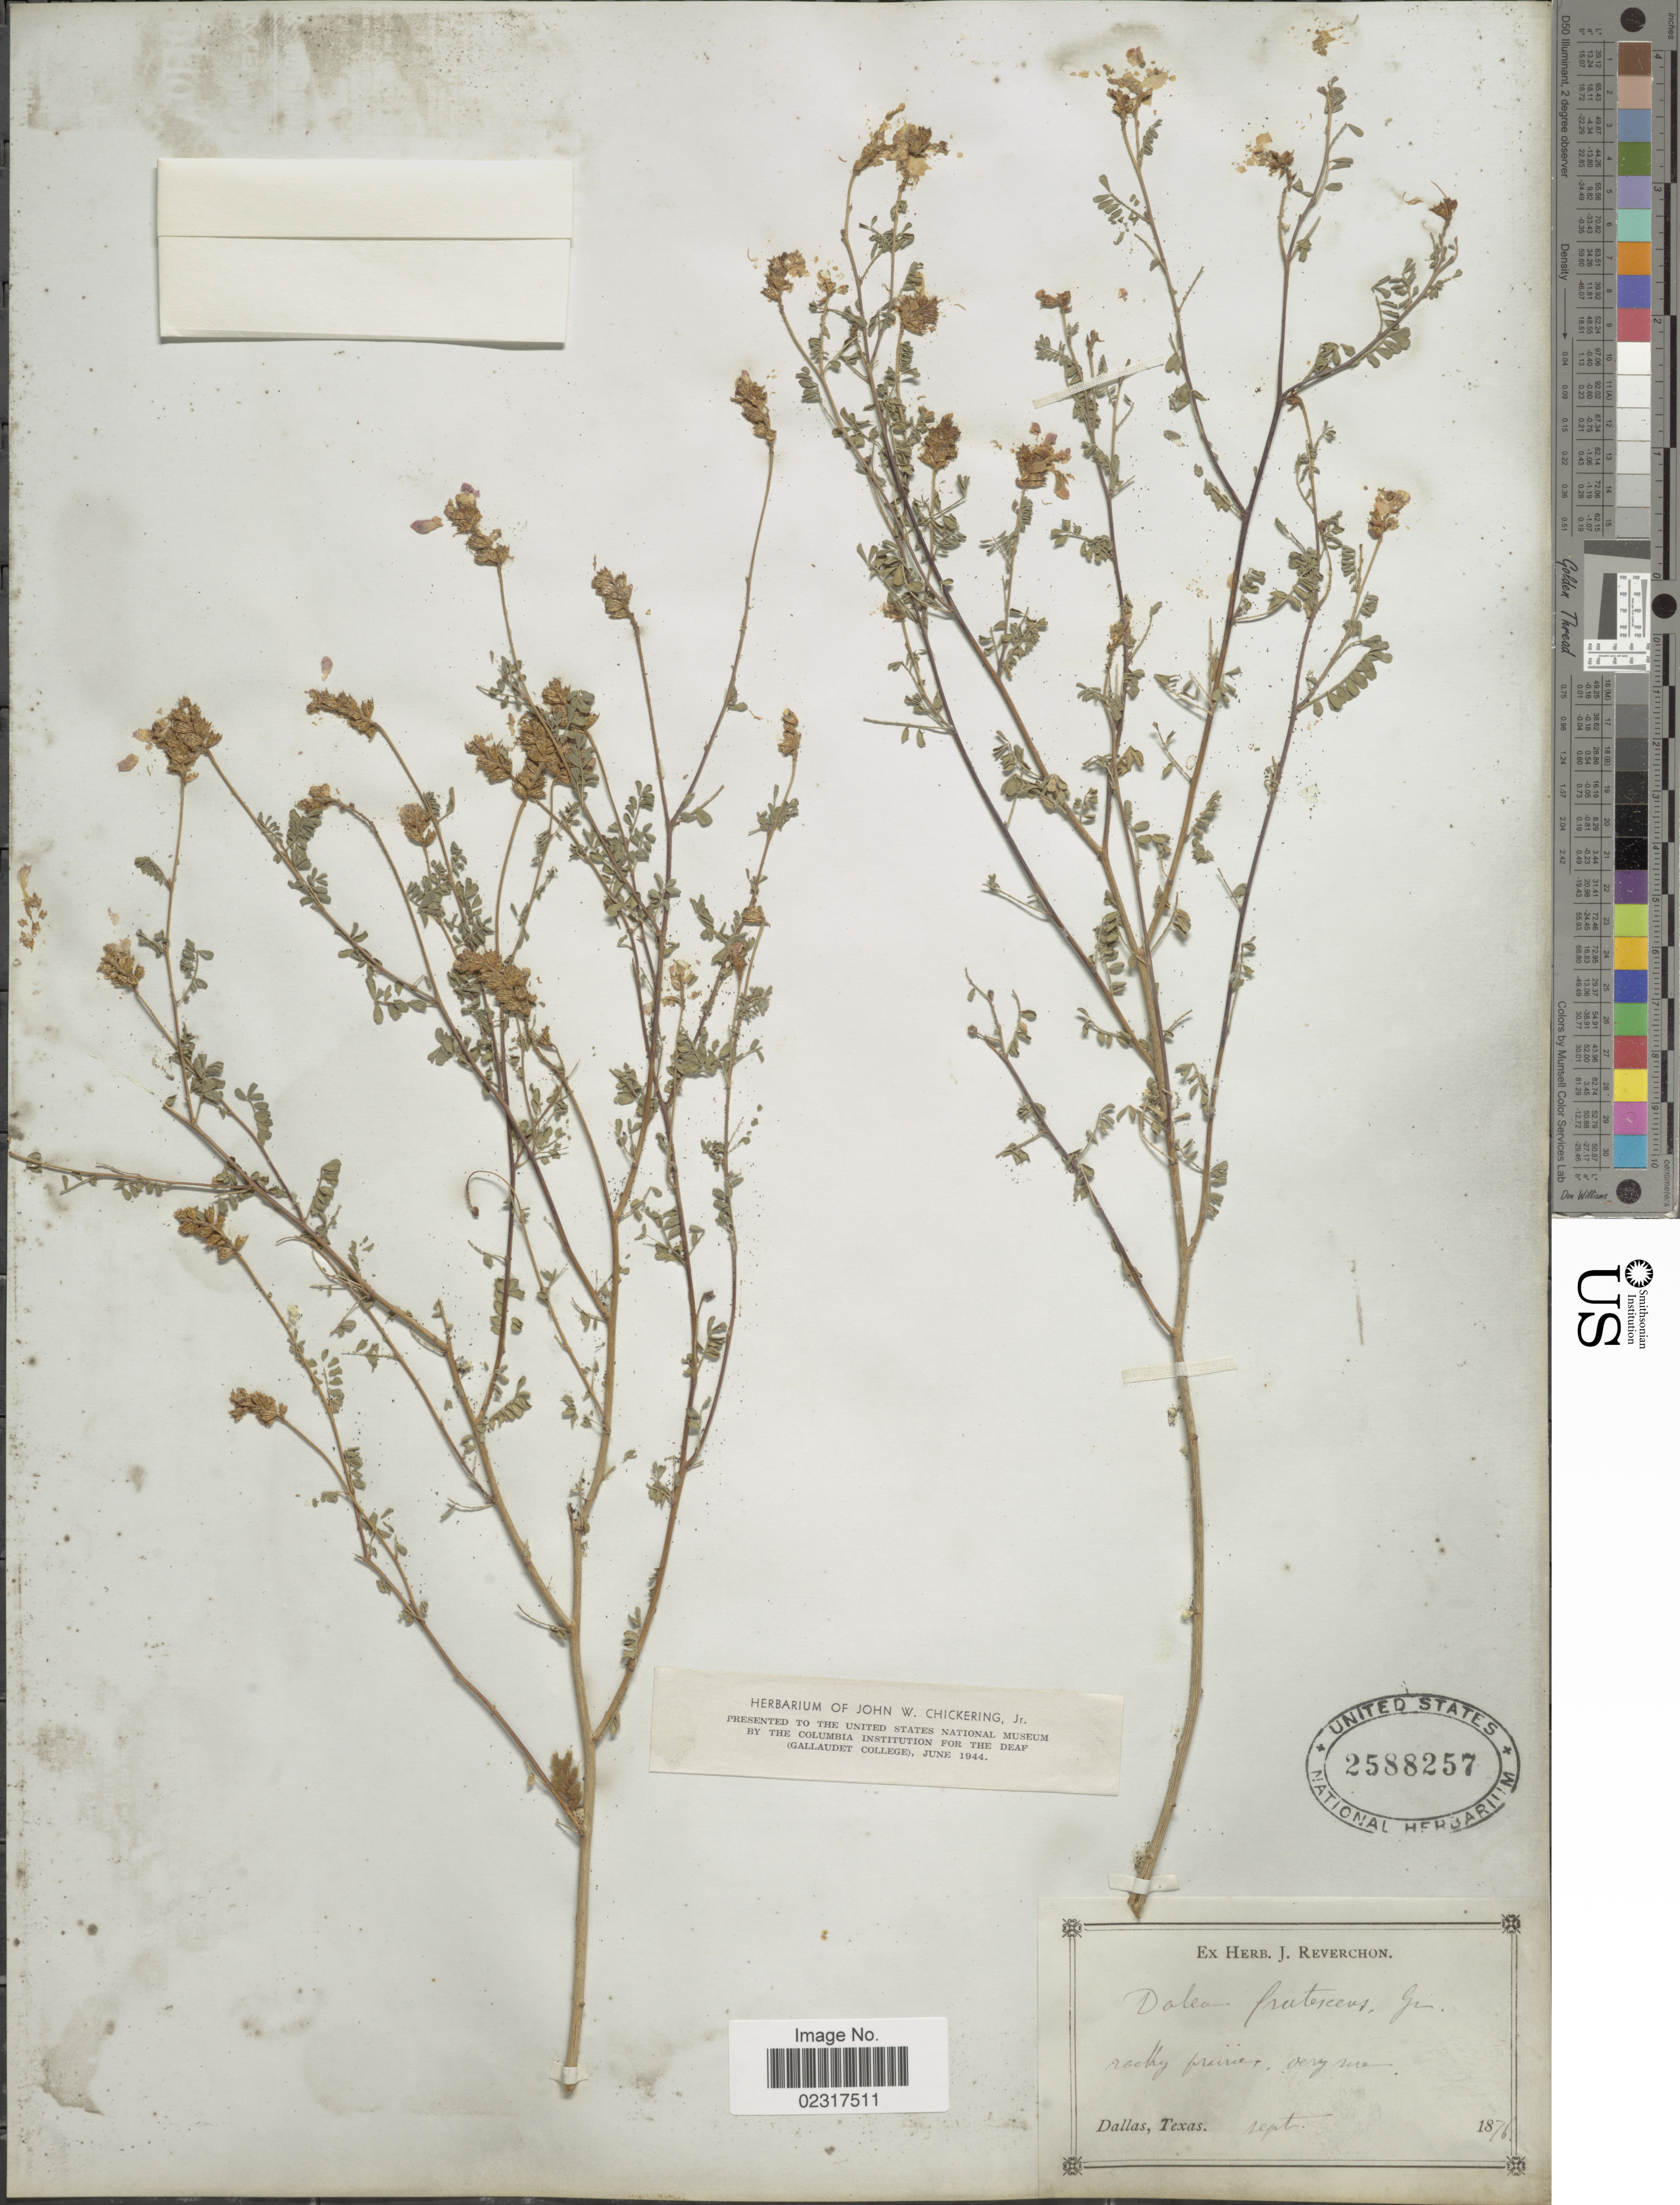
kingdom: Plantae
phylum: Tracheophyta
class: Magnoliopsida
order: Fabales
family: Fabaceae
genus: Dalea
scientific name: Dalea frutescens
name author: A. Gray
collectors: ex herb. J. Reverchon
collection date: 1876-09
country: United States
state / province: Texas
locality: Rocky prairies, very rare, Dallas.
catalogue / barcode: US 2588257